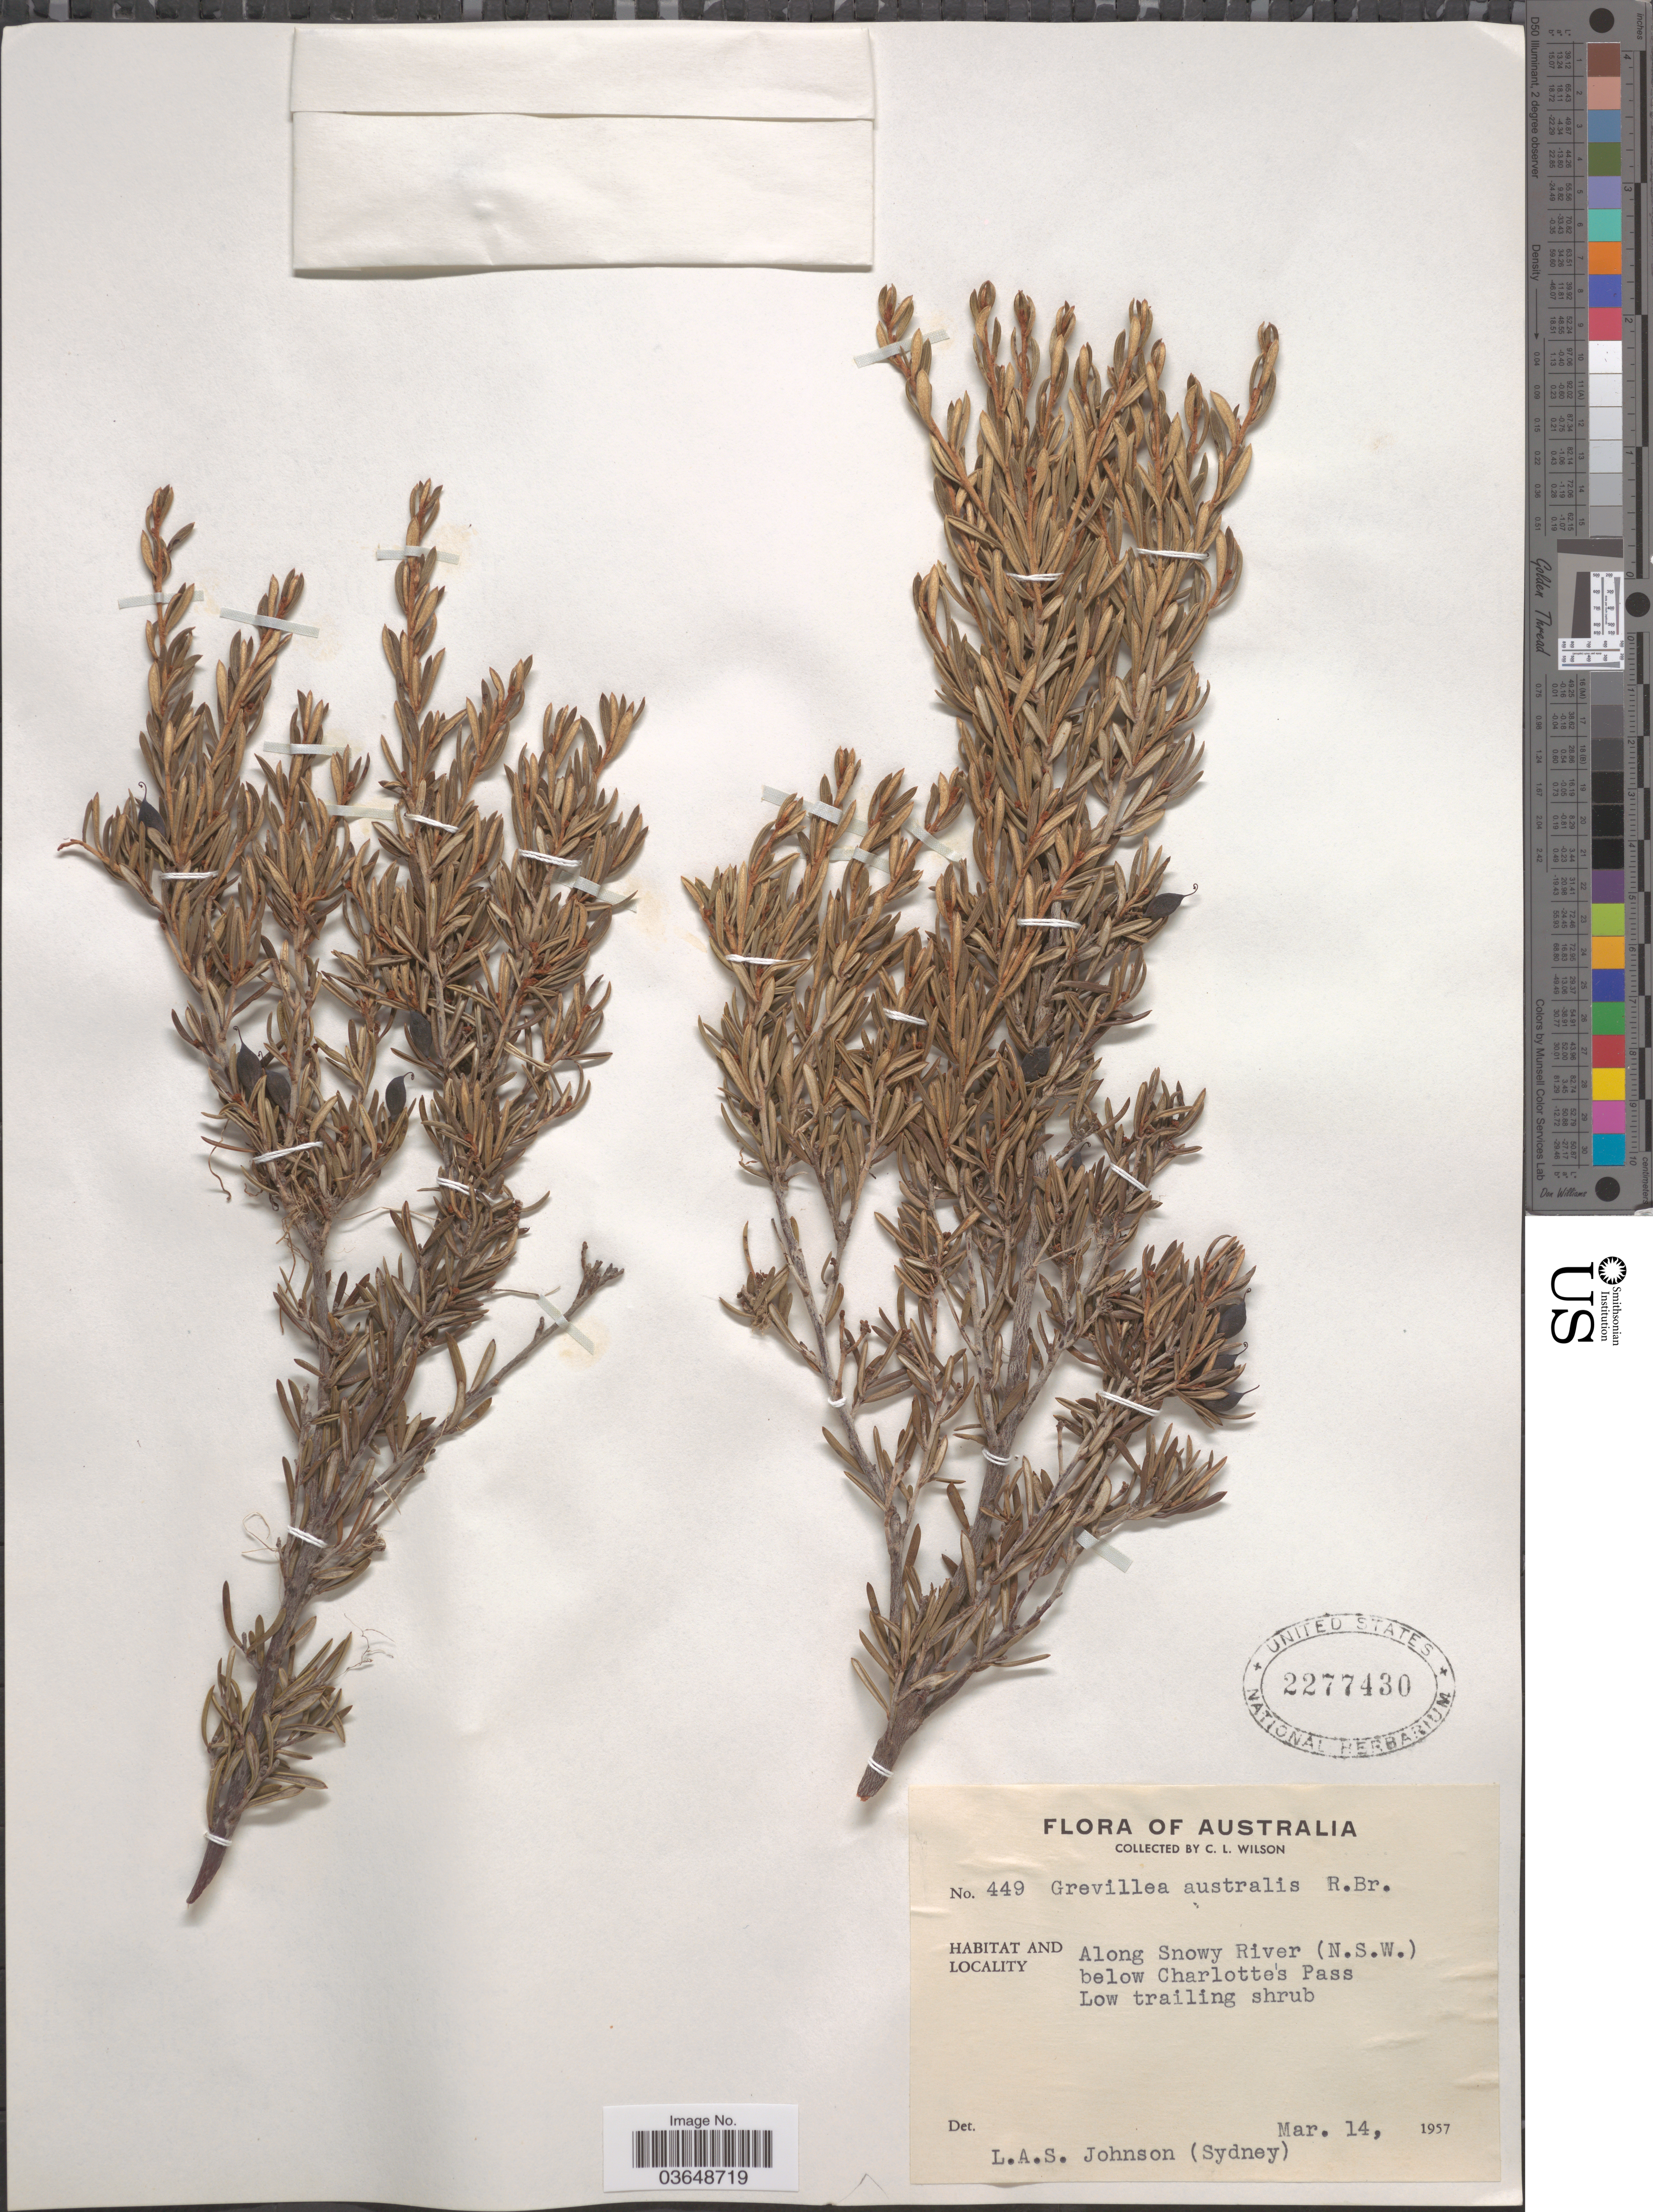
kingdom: Plantae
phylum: Tracheophyta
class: Magnoliopsida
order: Proteales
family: Proteaceae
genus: Grevillea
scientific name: Grevillea australis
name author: R. Br.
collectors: C. L. Wilson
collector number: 449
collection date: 1957-03-14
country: Australia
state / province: New South Wales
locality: Along Snowy River below Charlotte's Pass.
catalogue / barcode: US 2277430